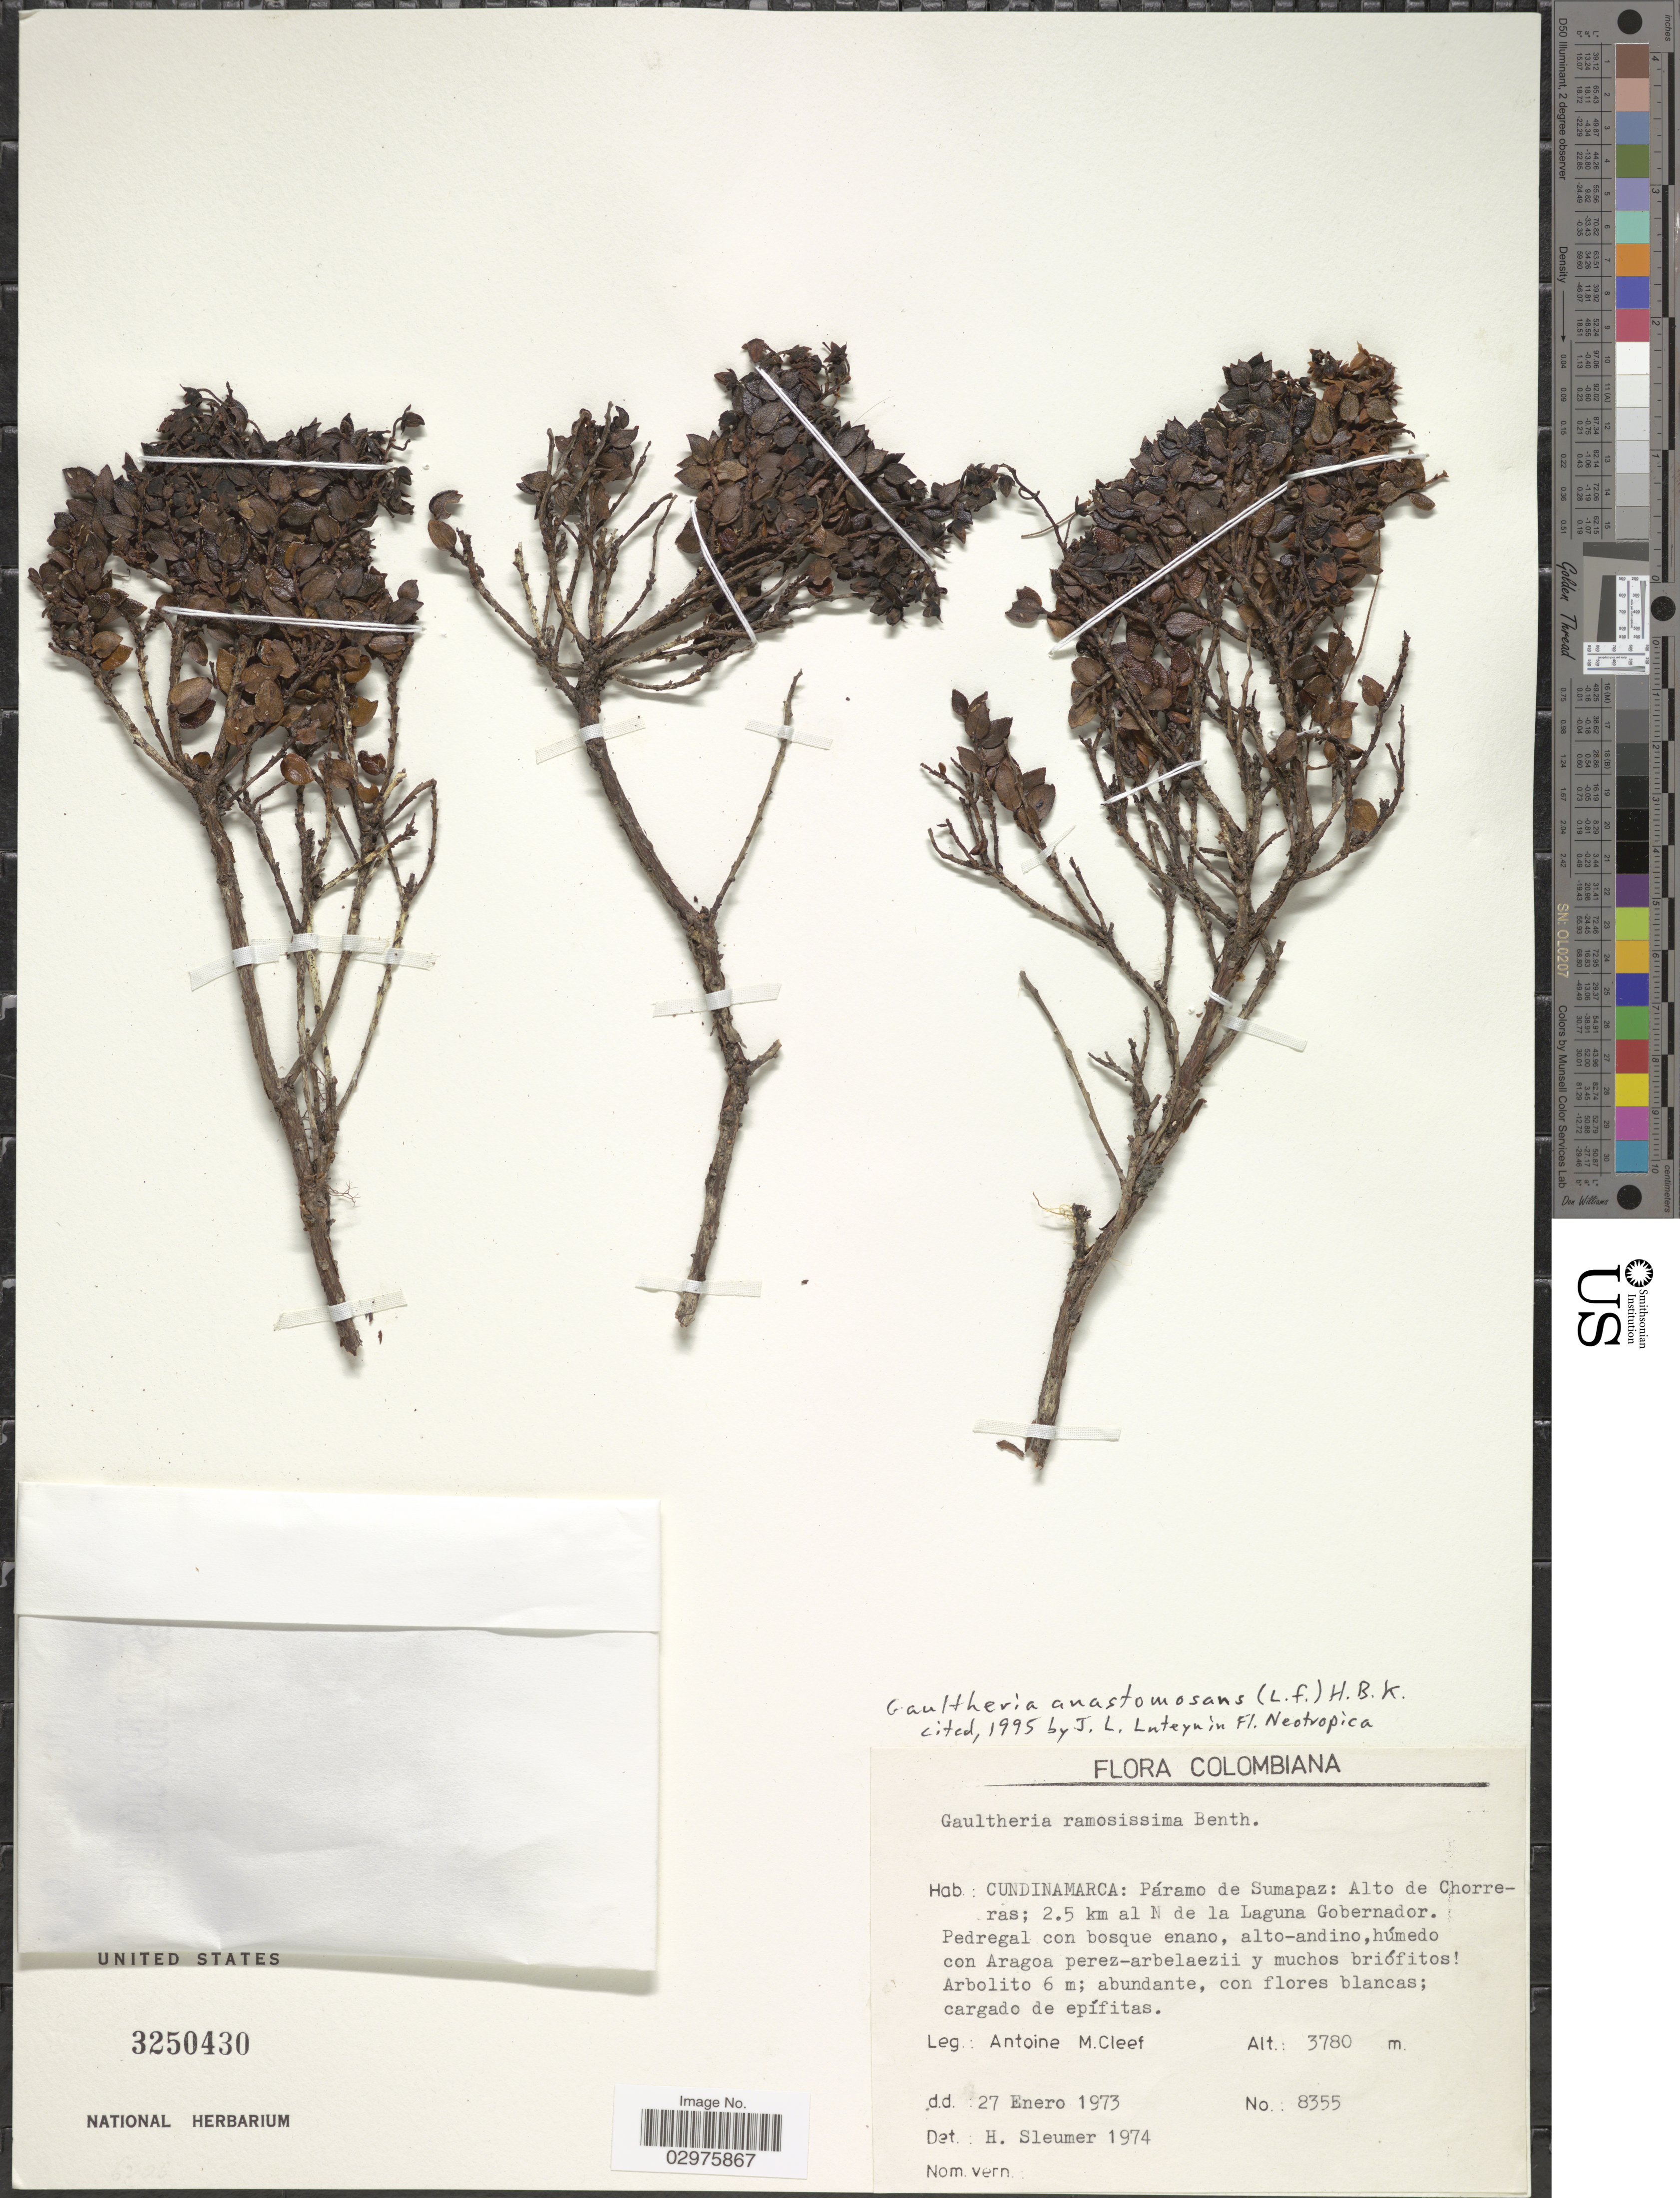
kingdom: Plantae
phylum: Tracheophyta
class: Magnoliopsida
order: Ericales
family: Ericaceae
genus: Gaultheria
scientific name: Gaultheria anastomosans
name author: (L. f.) Kunth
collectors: A. M. Cleef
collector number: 8355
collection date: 1973-01-27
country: Colombia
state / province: Cundinamarca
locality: Cundinamarca: Páramo de Sumapaz: Alto de Chorreras; 2.5 km al N de la Laguna Gobernador.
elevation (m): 3780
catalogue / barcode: US 3250430